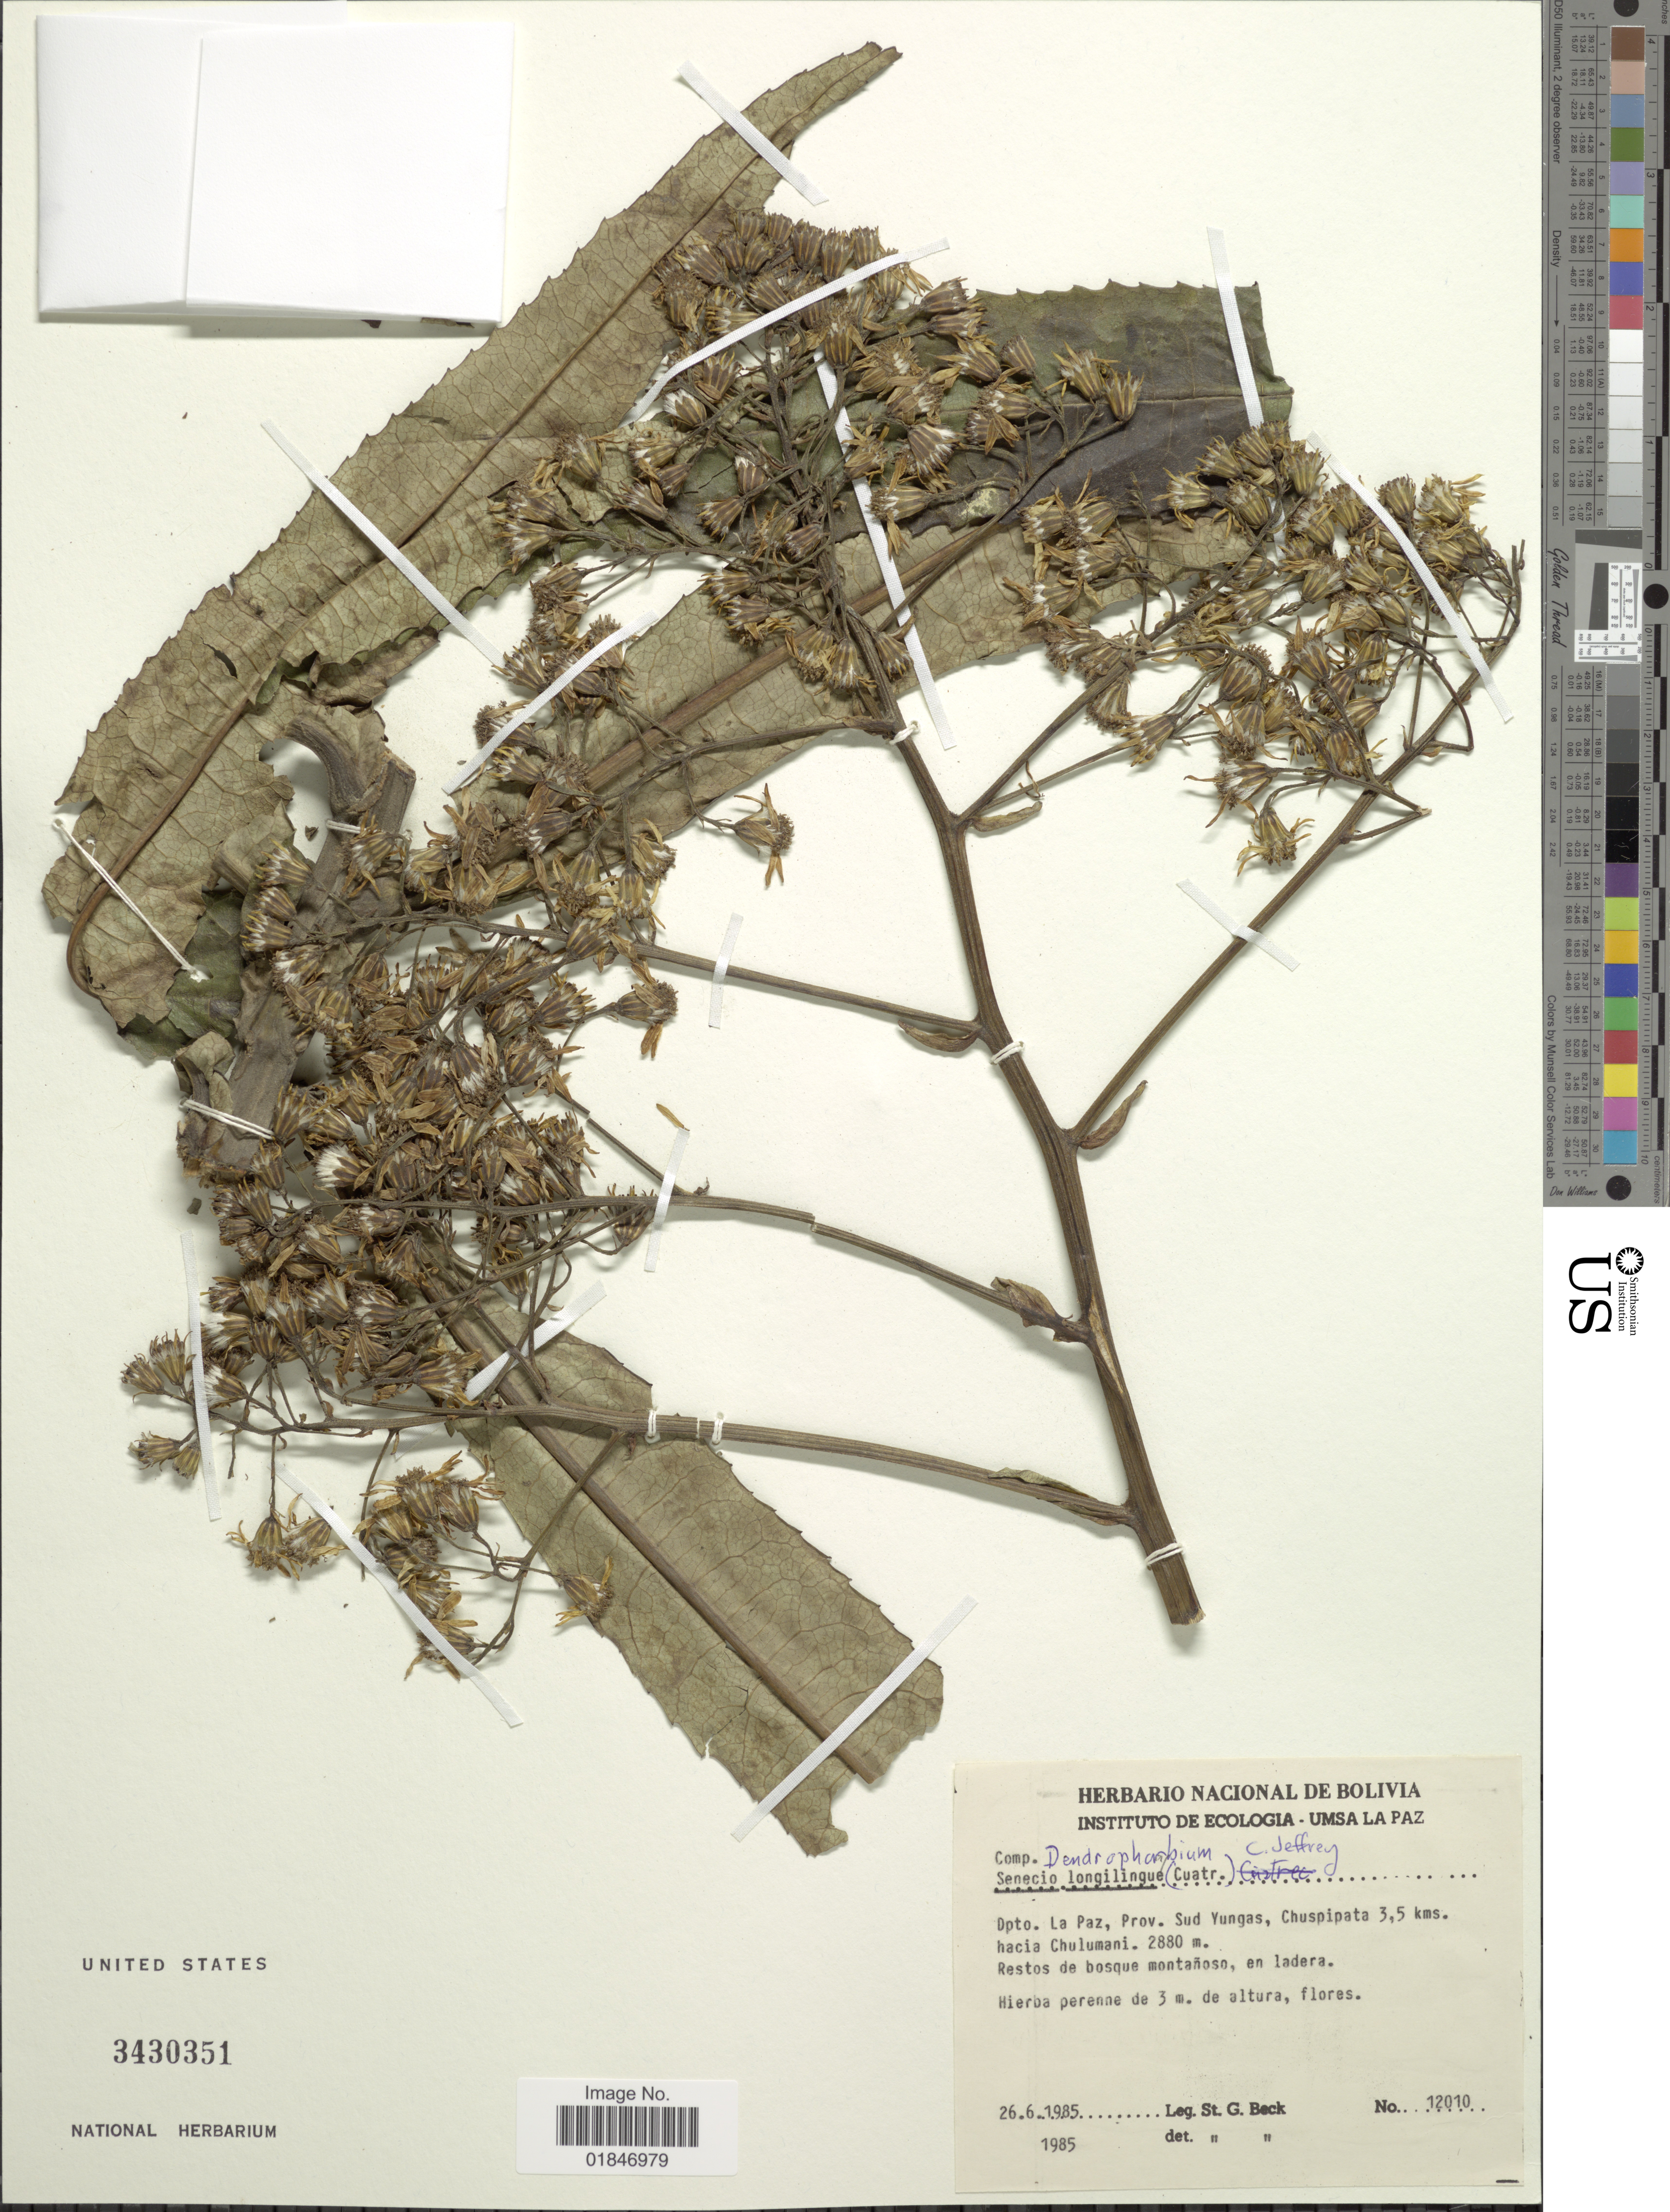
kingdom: Plantae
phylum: Tracheophyta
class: Magnoliopsida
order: Asterales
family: Asteraceae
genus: Dendrophorbium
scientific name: Dendrophorbium longilinguae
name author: (Cuatrec.) C. Jeffrey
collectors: S. G. Beck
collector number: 12010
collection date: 1985-06-26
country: Bolivia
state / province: La Paz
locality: Dpto. La Paz. Prov. Sud Yungas , Chuspipata 3.5 kms. hacia Chulumani.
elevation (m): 2880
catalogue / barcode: US 3430351